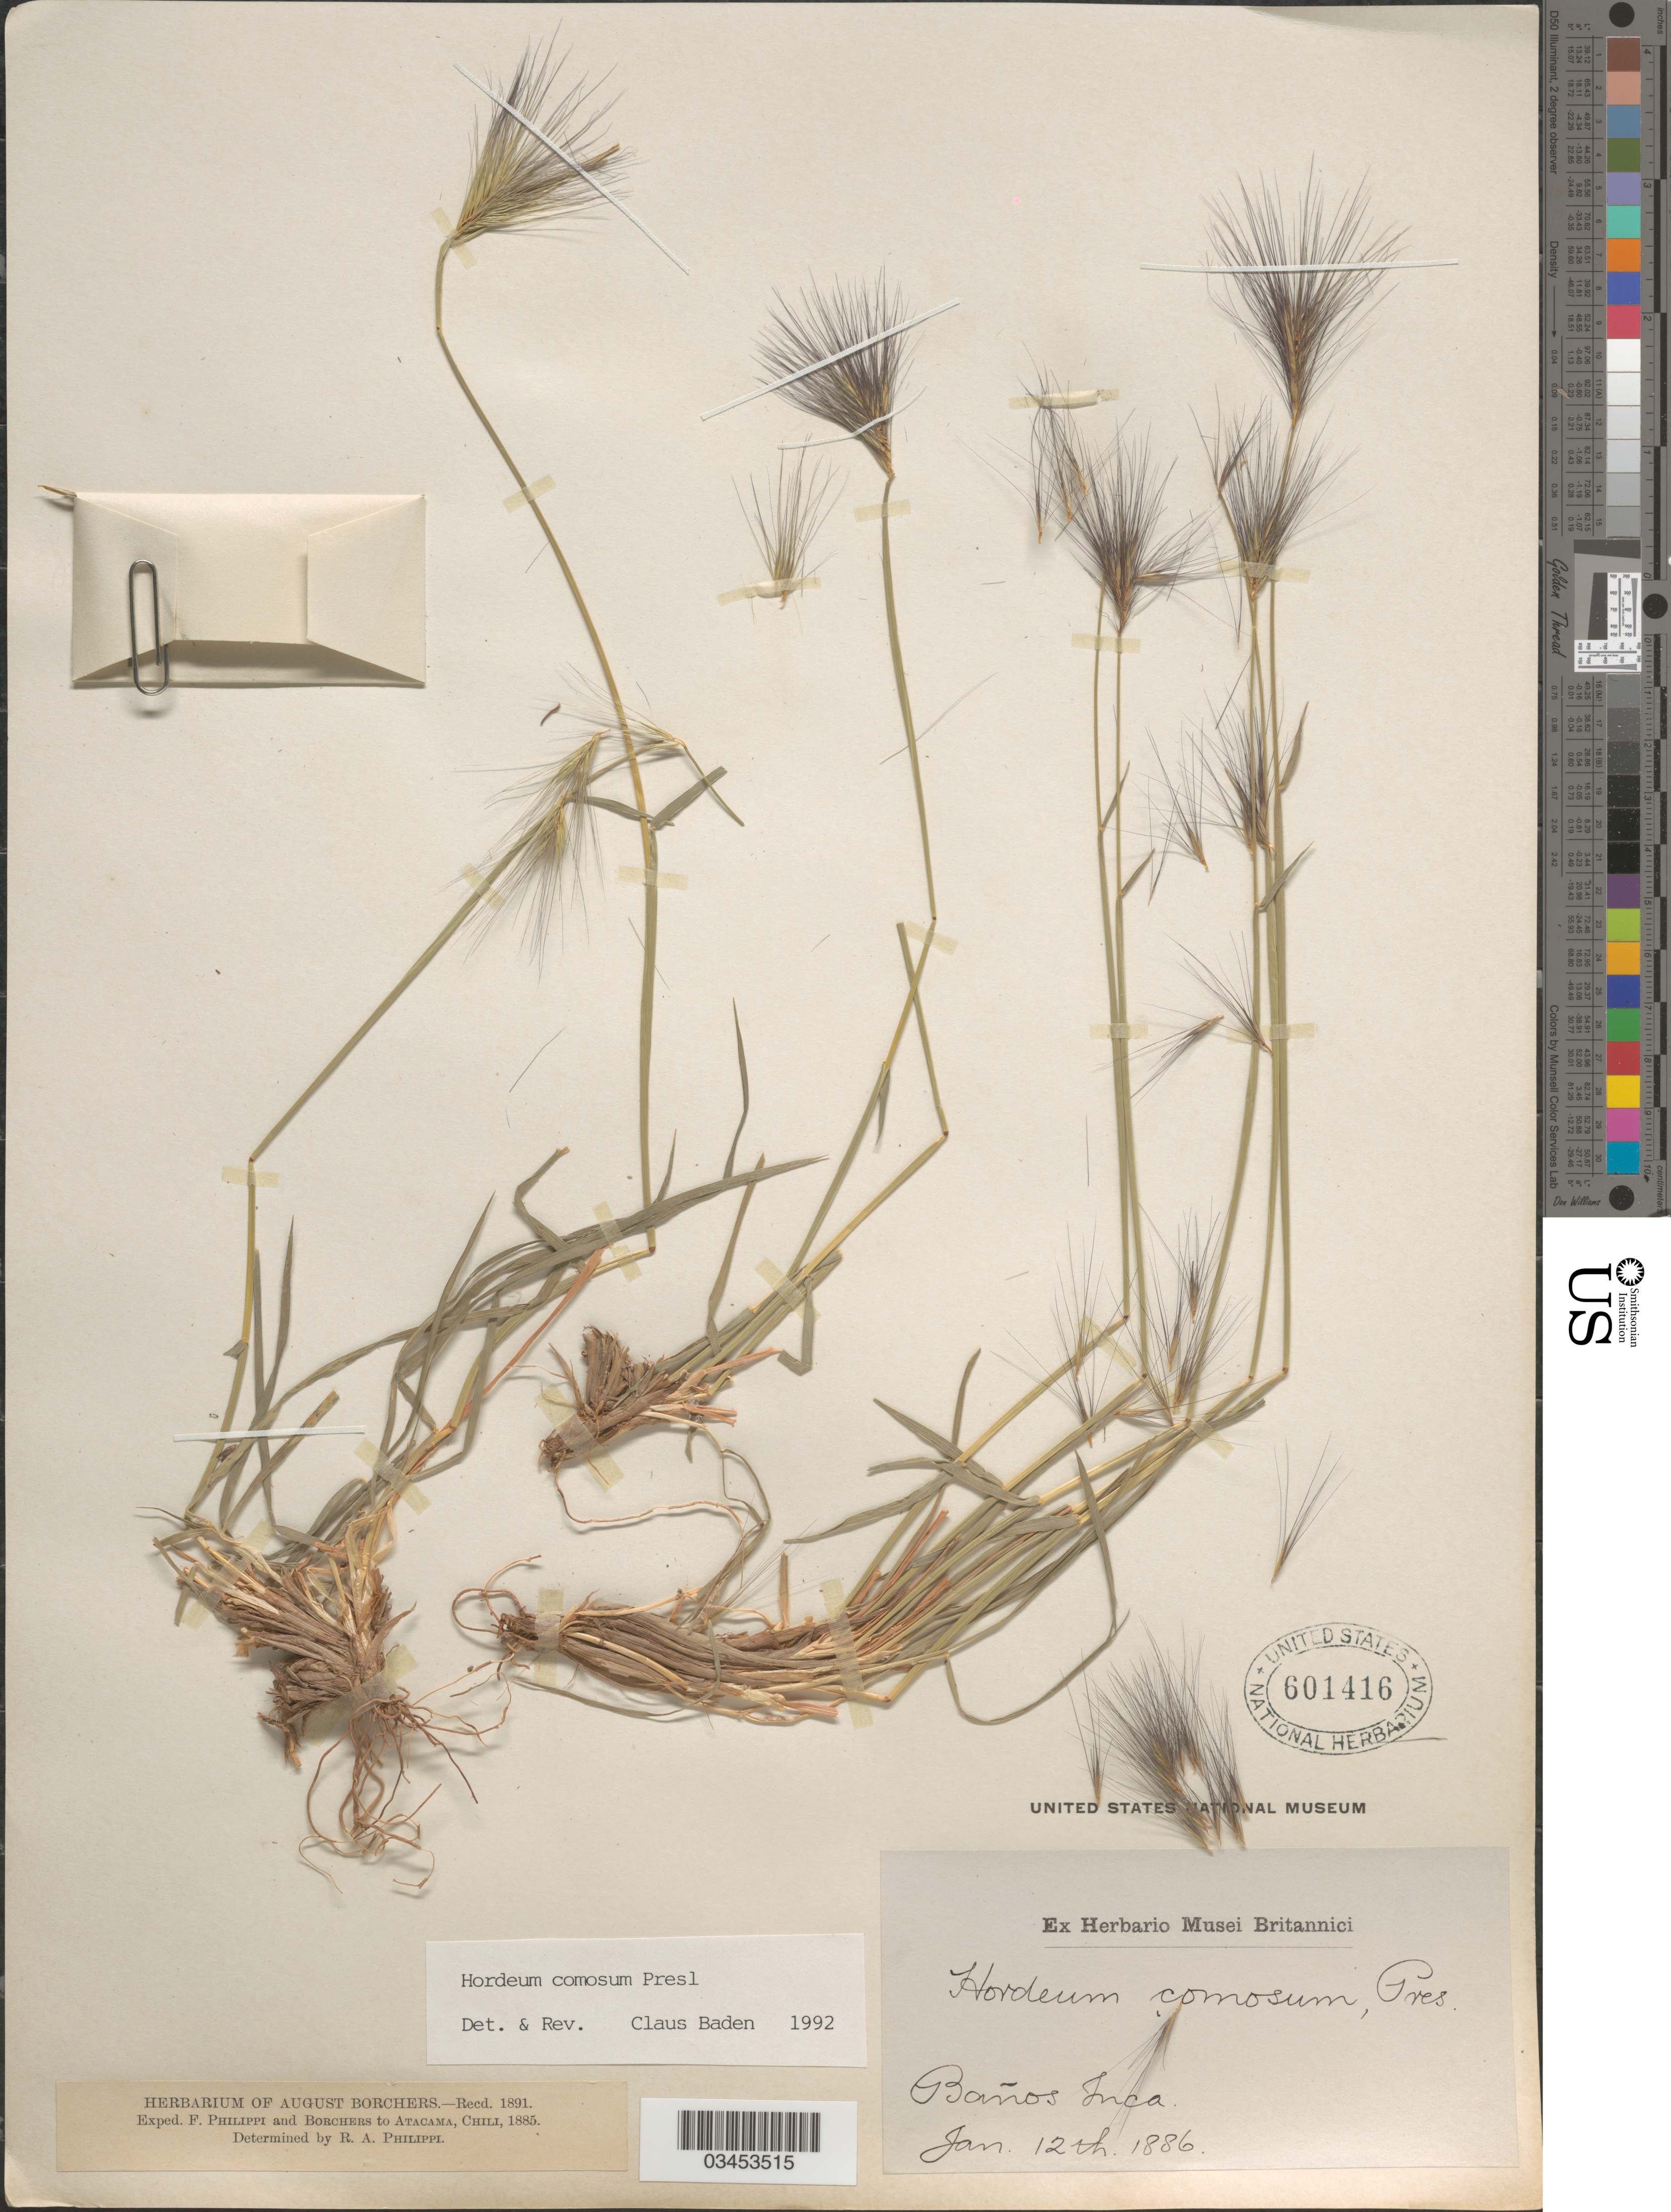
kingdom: Plantae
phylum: Tracheophyta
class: Liliopsida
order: Poales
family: Poaceae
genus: Hordeum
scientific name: Hordeum comosum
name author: J. Presl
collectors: F. Philippi & Borchers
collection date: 1886-01-12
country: Chile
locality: Exped. Atacama. Baños Inca.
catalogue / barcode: US 601416